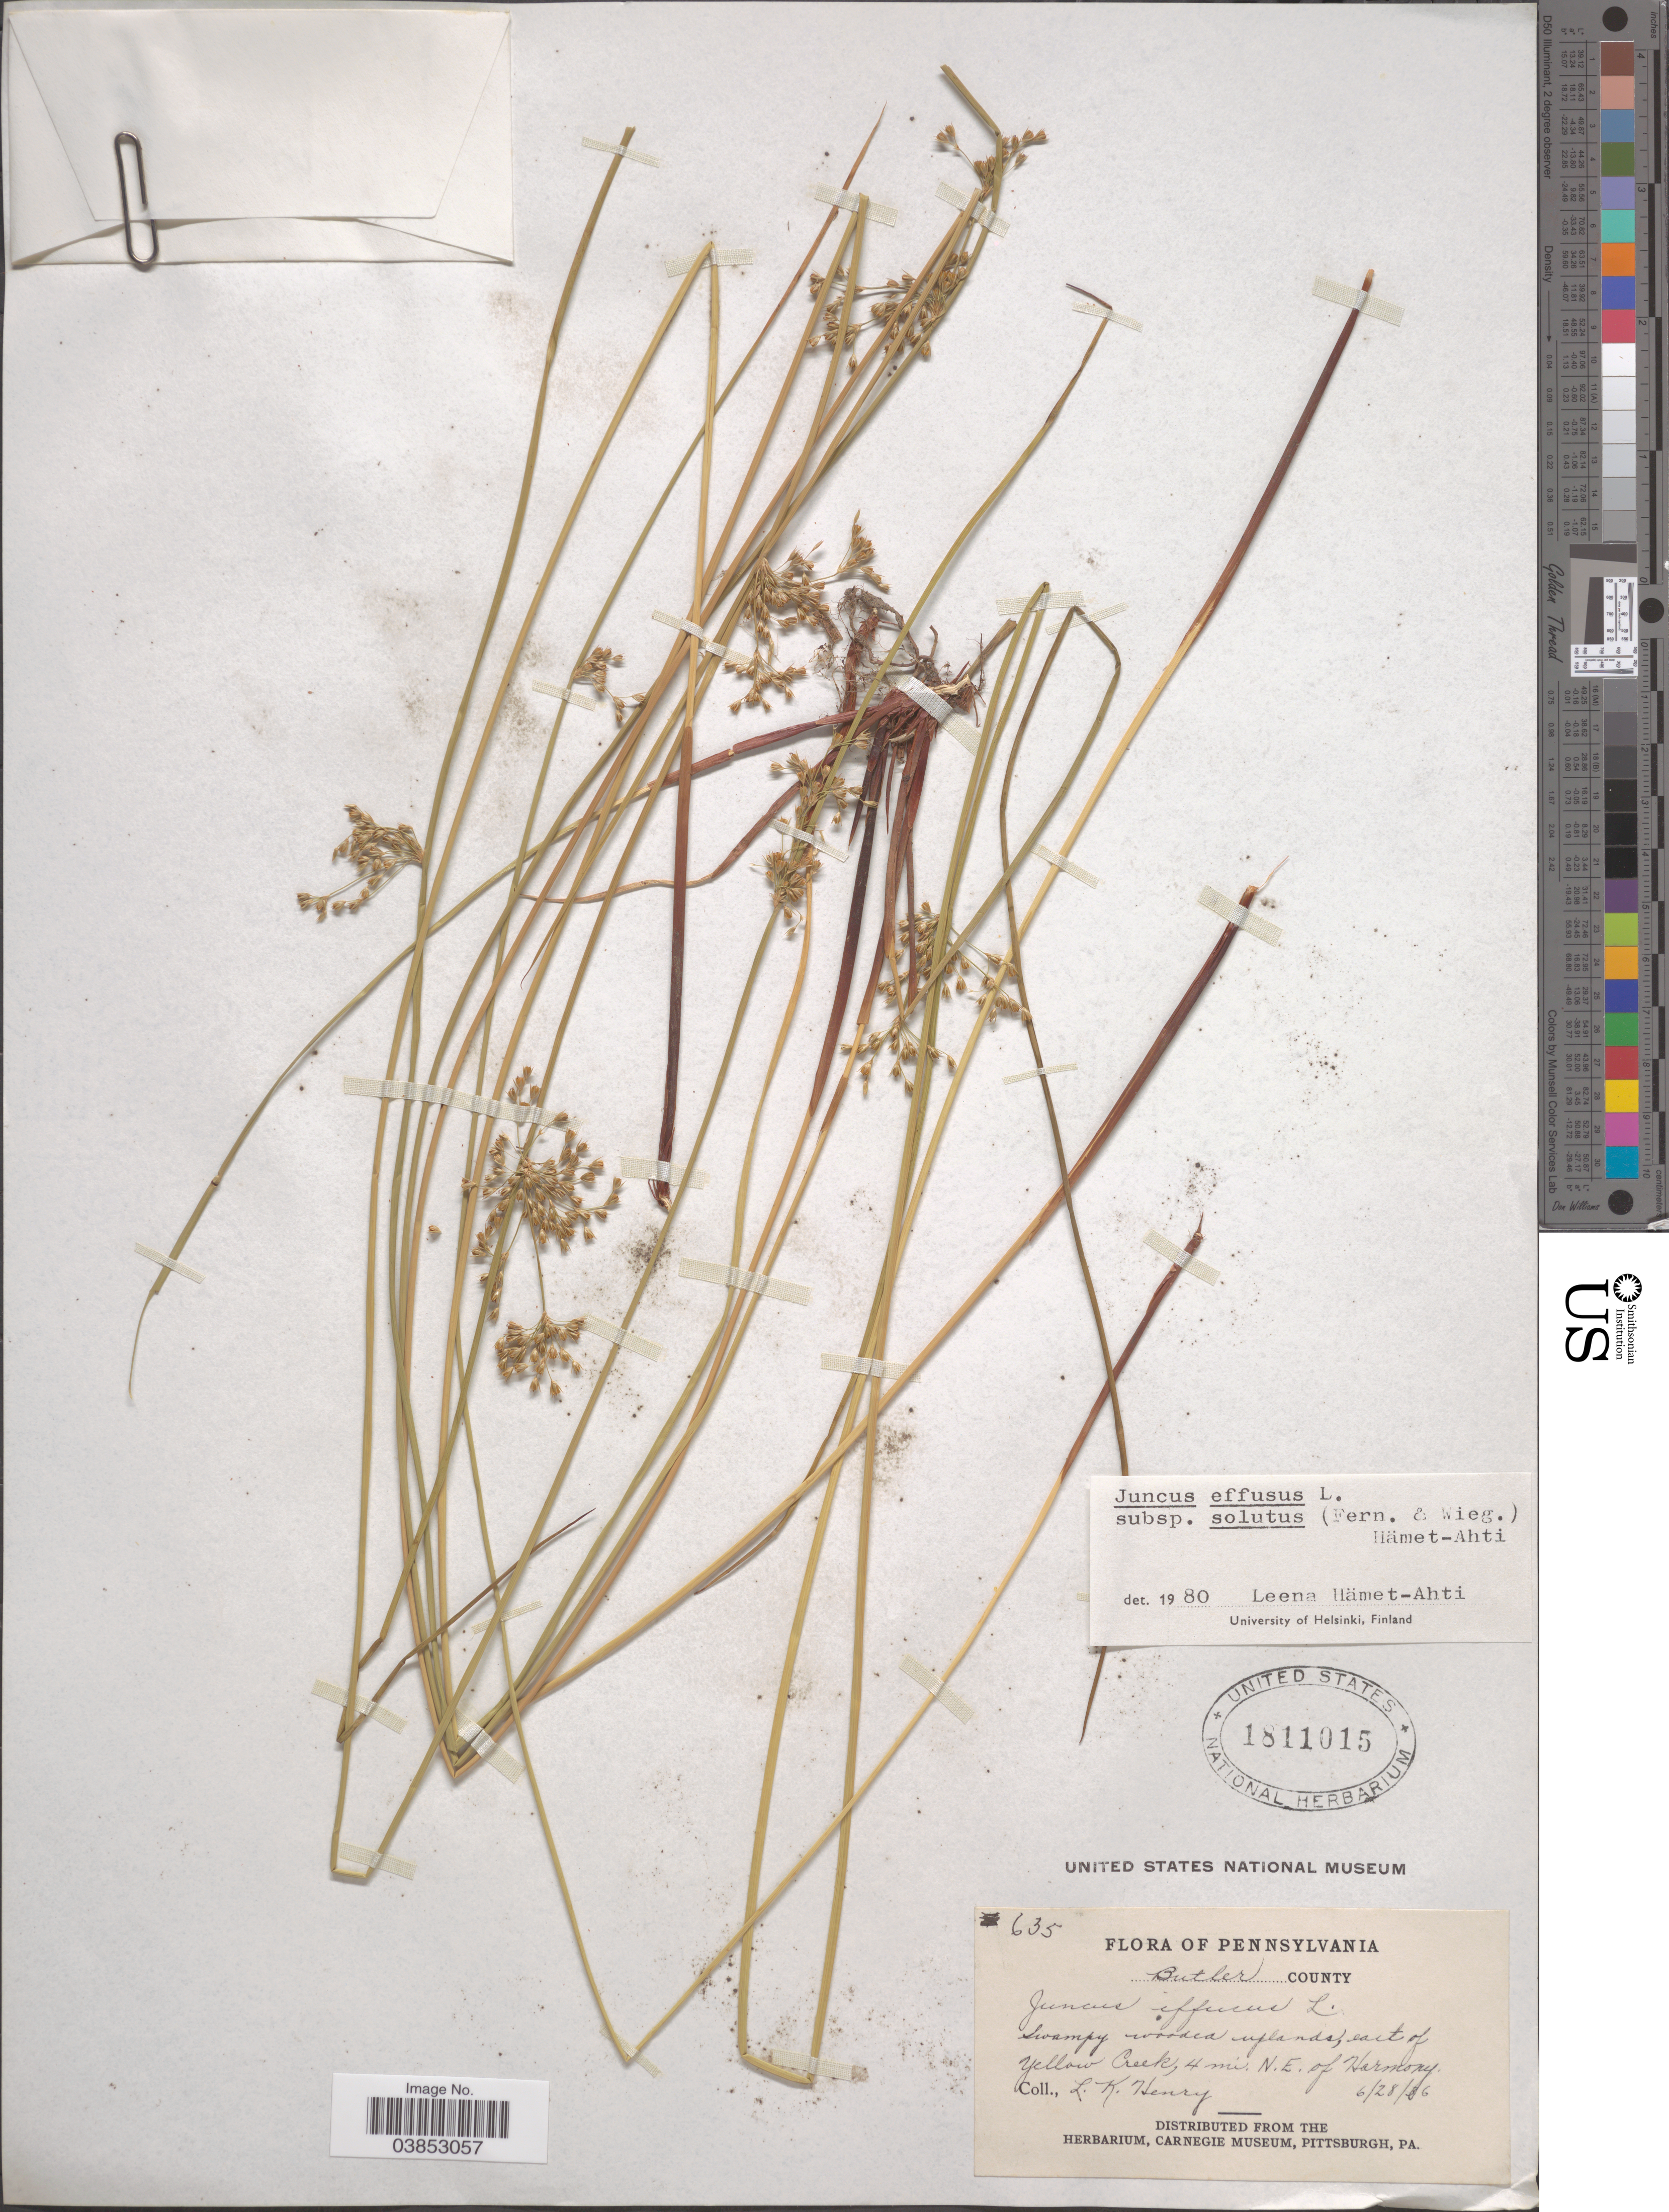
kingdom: Plantae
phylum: Tracheophyta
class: Liliopsida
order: Poales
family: Juncaceae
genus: Juncus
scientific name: Juncus effusus var. solutus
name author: Fernald & Wiegand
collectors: L. K. Henry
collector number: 635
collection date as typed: Transcribed d/m/y: 28/6/36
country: United States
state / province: Pennsylvania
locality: Butler County. East of Yellow Creek, 4 mi. N. E. of Harmony.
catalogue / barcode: US 1811015